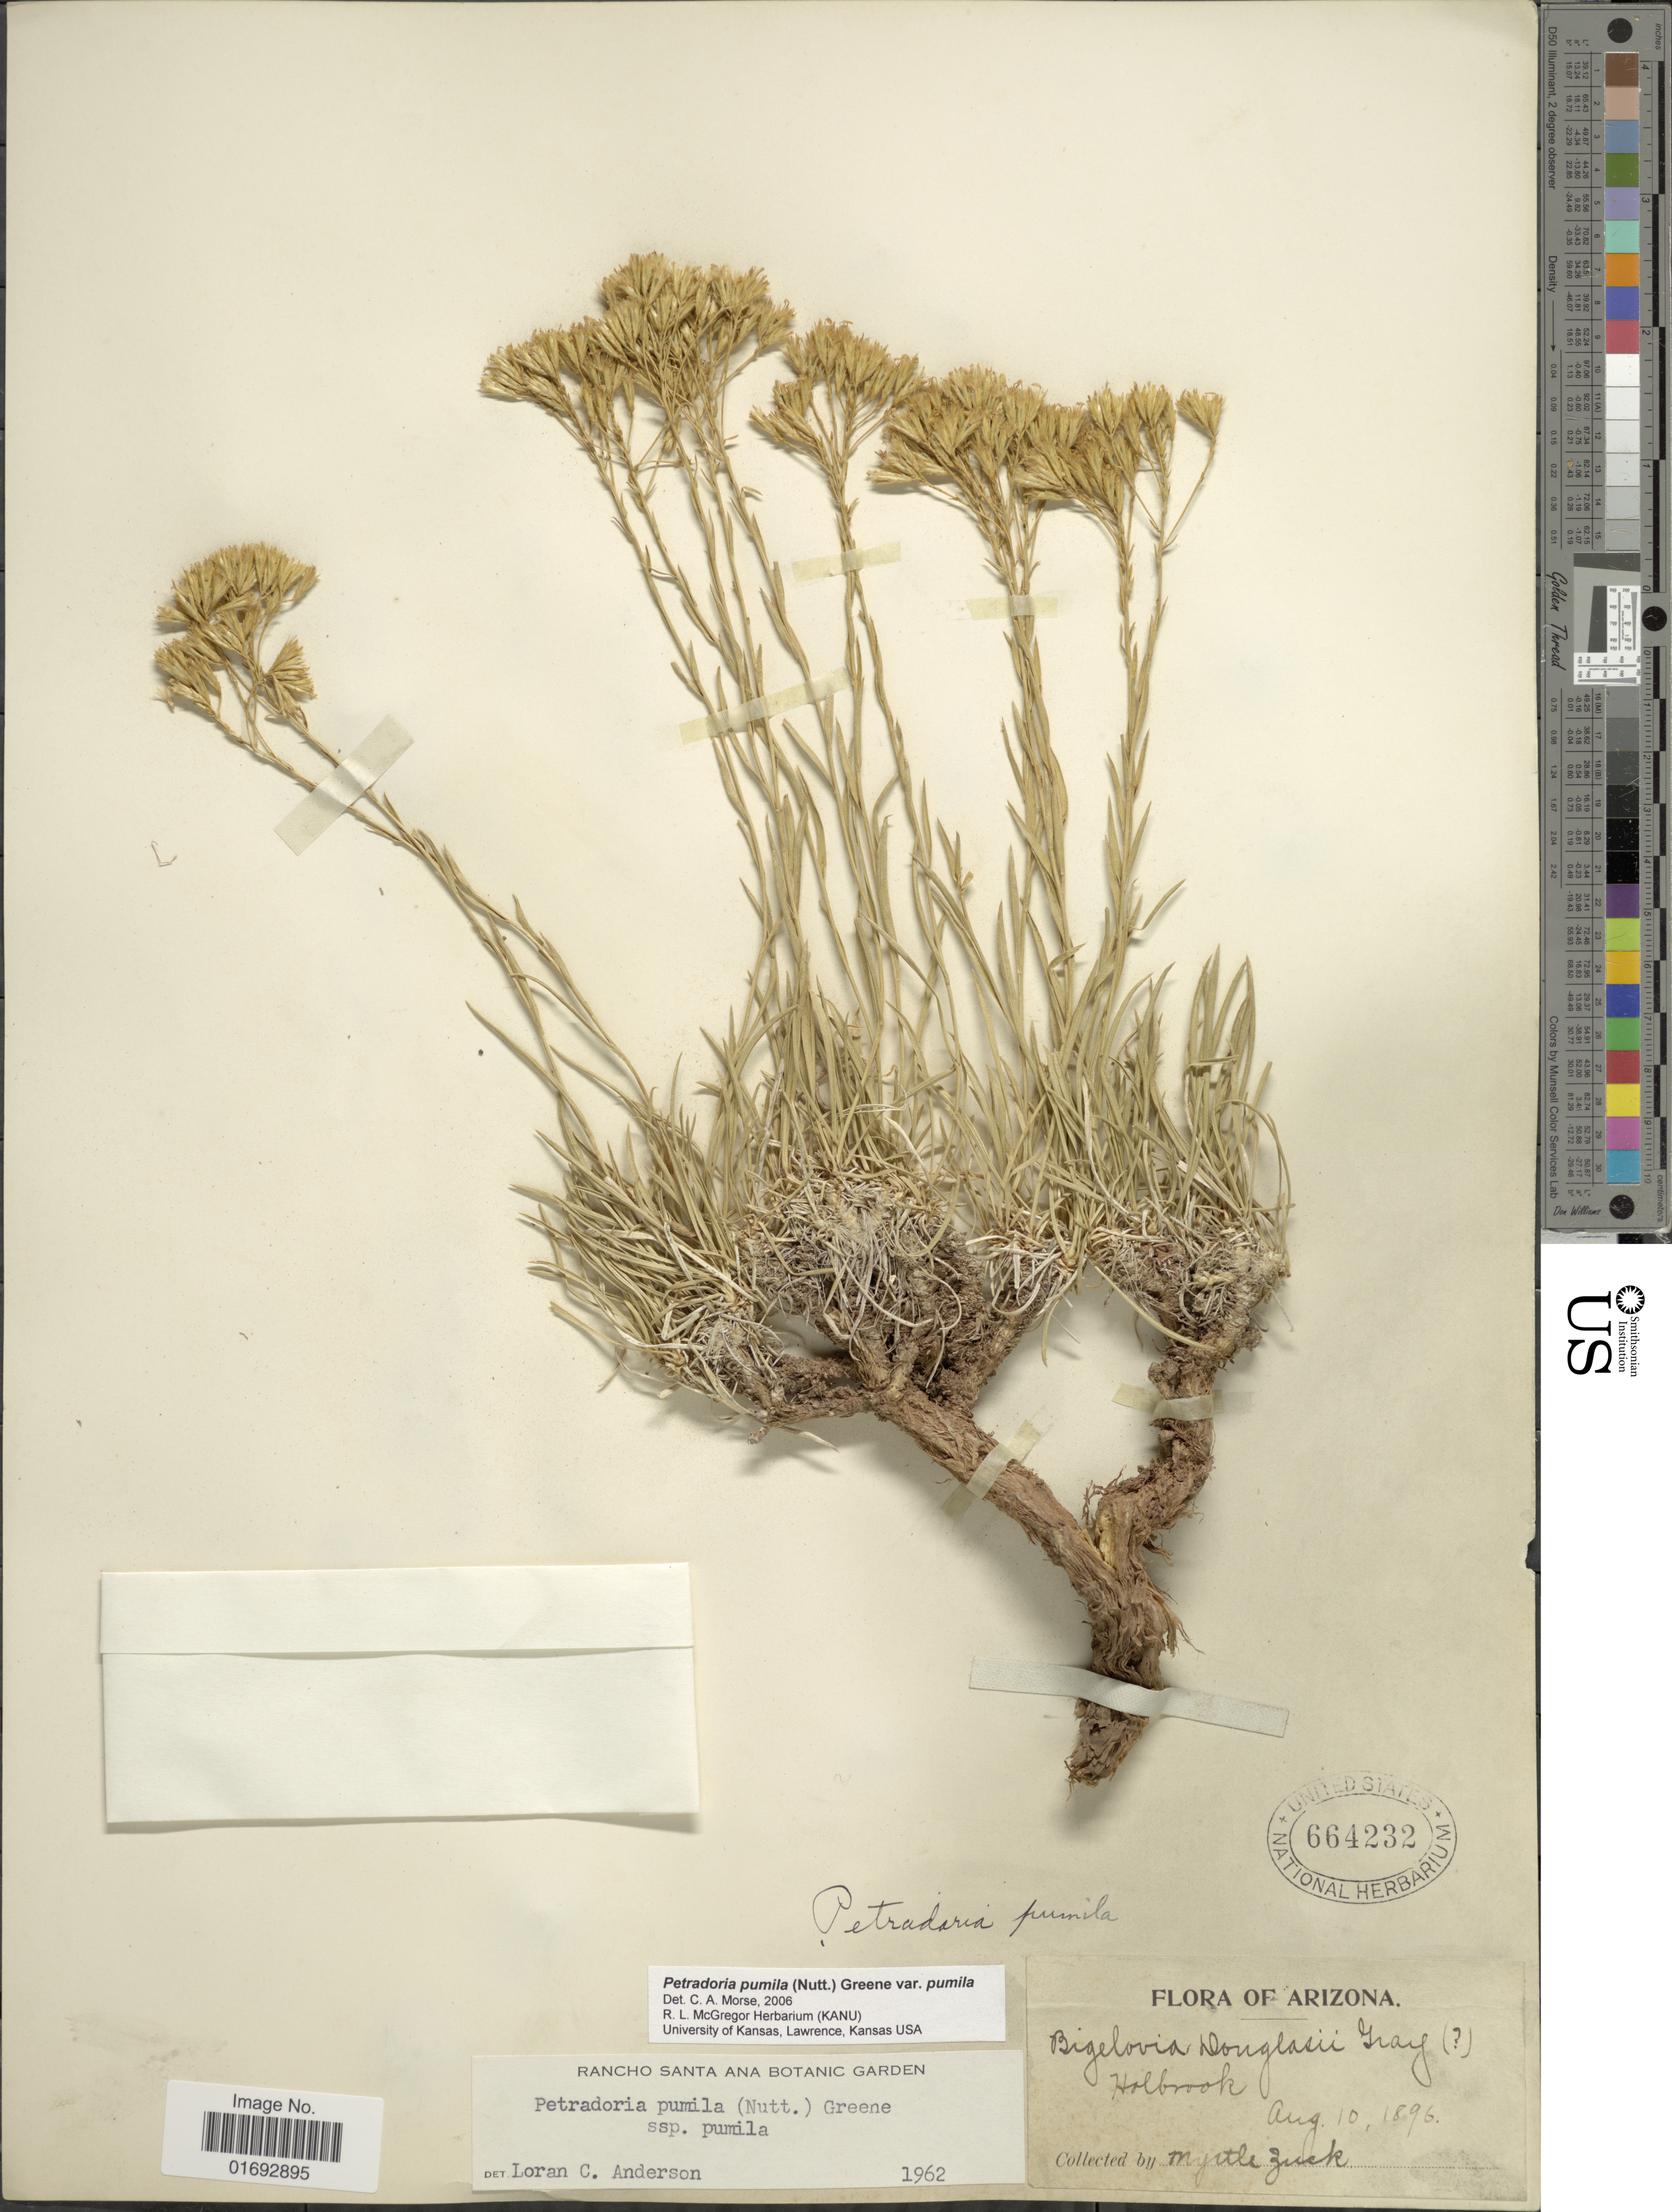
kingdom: Plantae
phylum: Tracheophyta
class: Magnoliopsida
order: Asterales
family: Asteraceae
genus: Petradoria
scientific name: Petradoria pumila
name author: (Nutt.) Greene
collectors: M. Zuck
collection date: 1896-08-10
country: United States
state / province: Arizona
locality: Holbrook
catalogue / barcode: US 664232